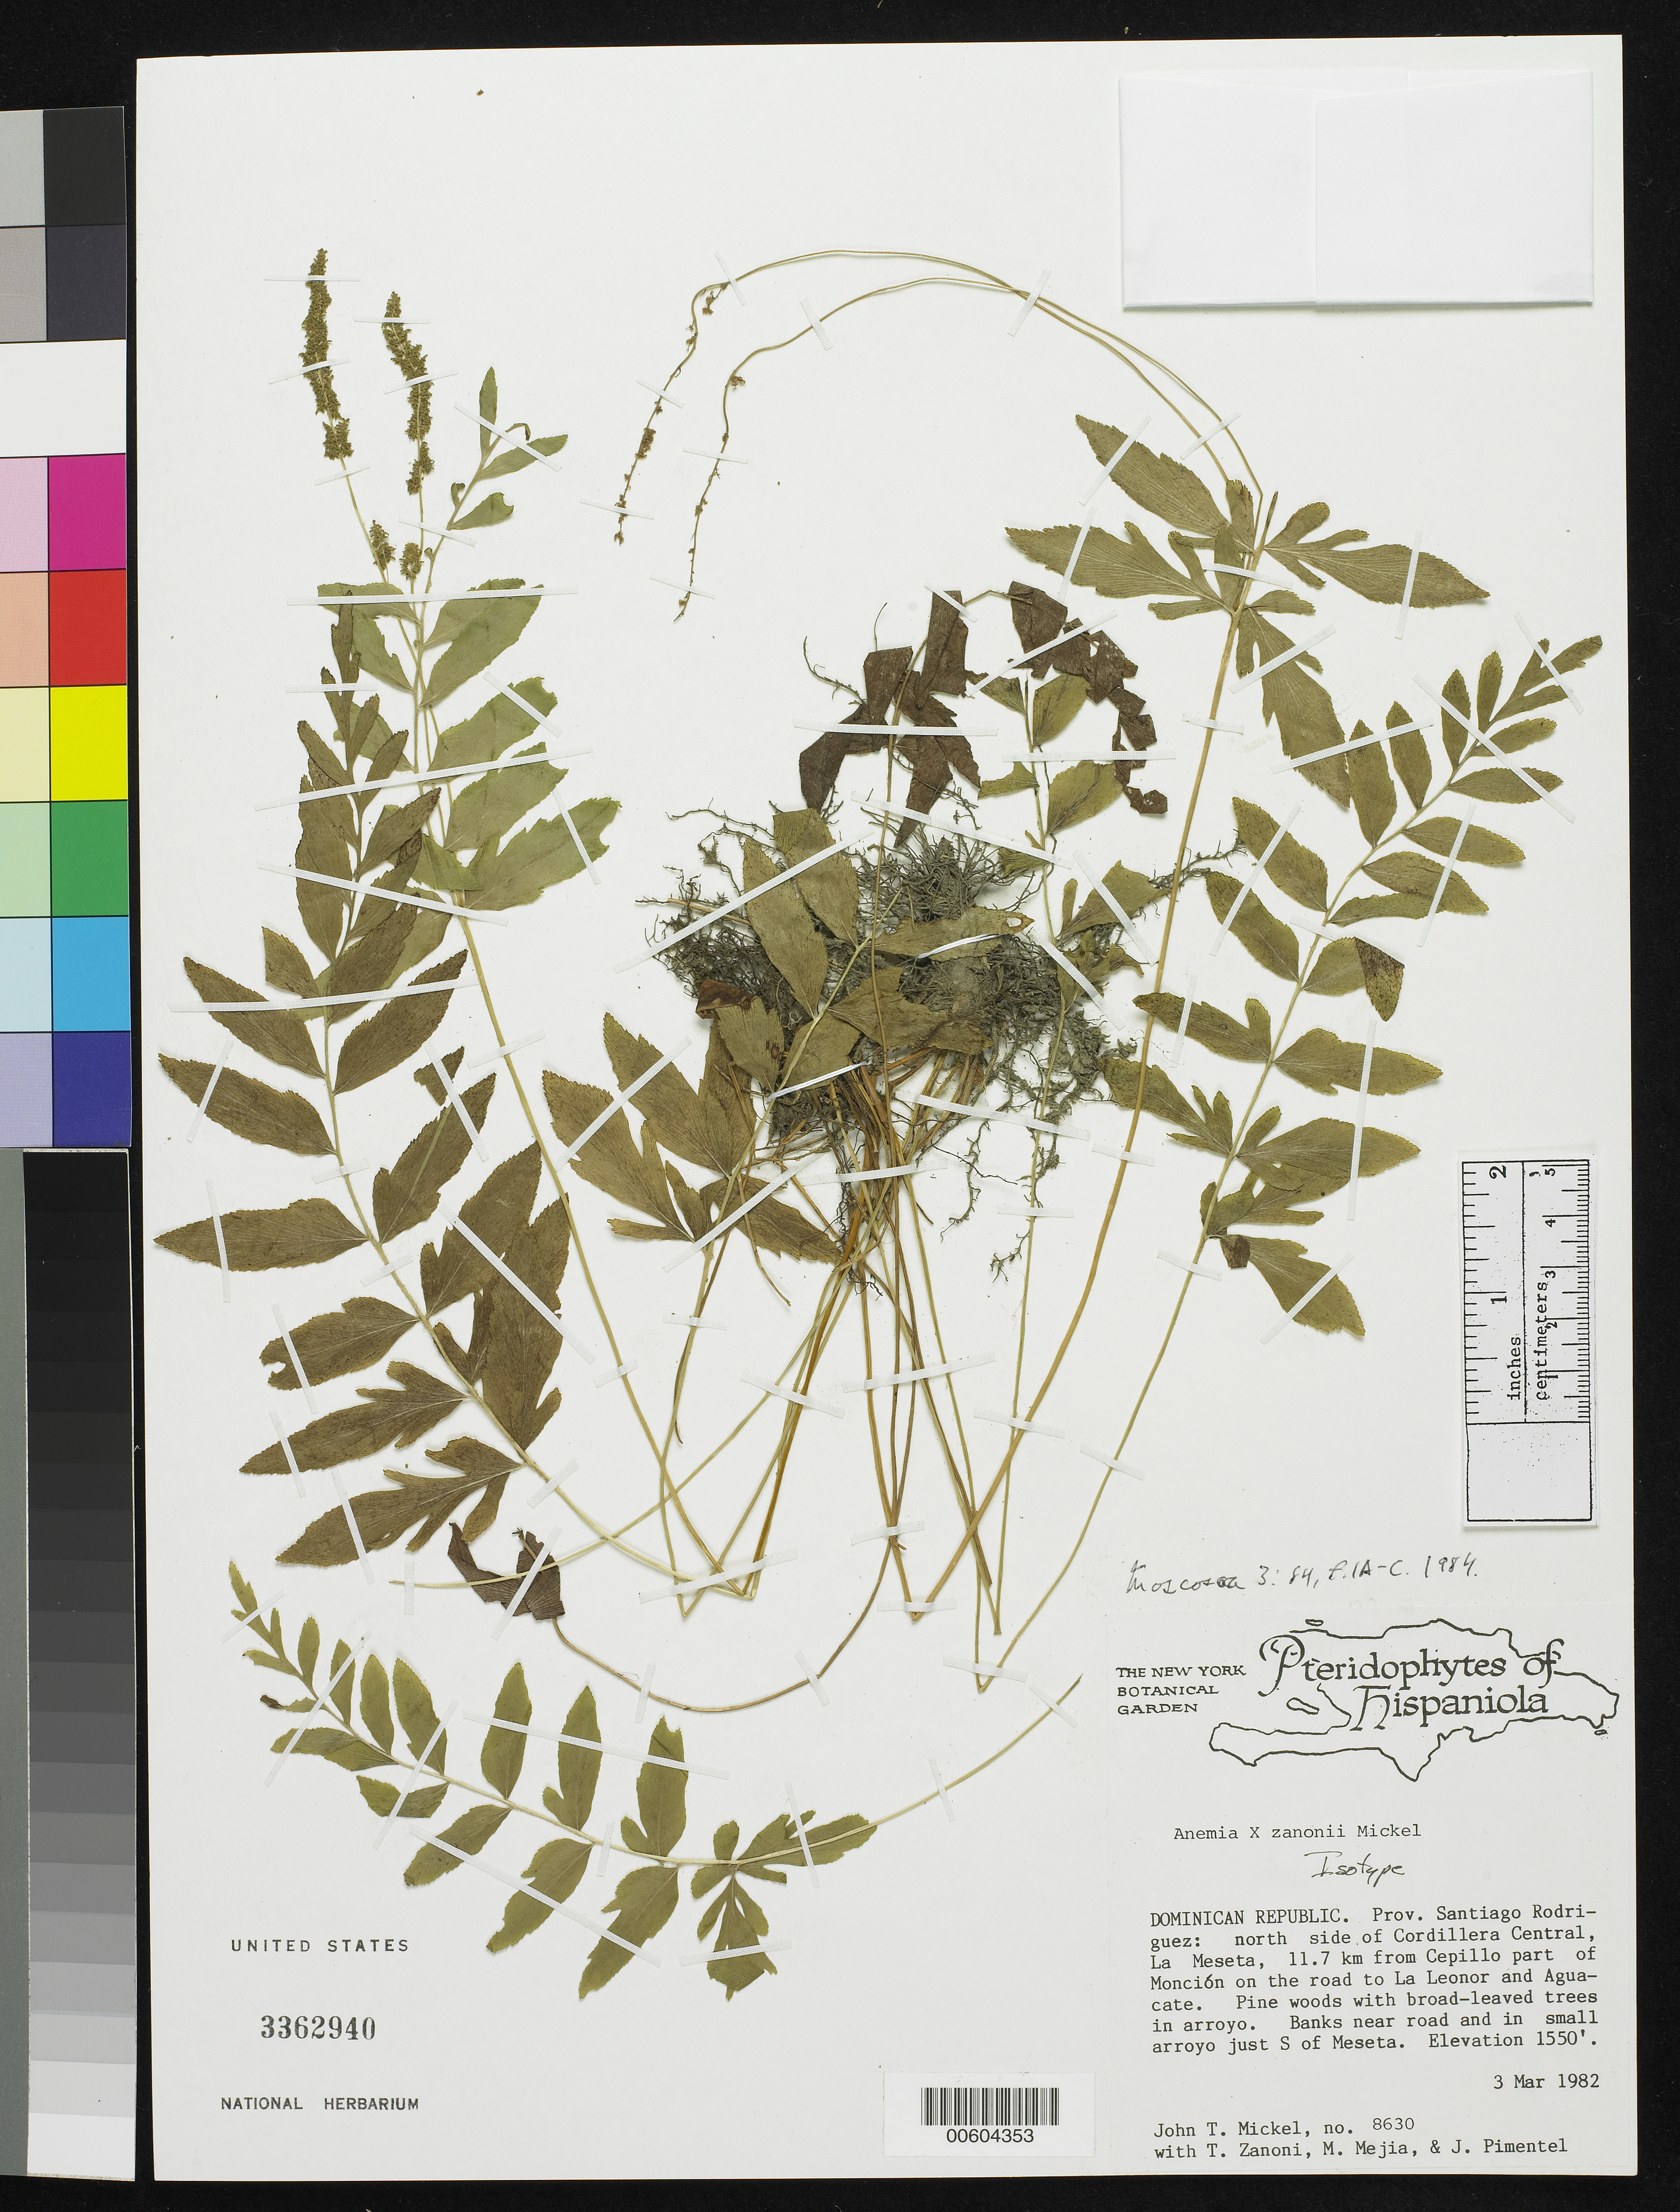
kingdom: Plantae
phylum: Tracheophyta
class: Polypodiopsida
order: Schizaeales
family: Anemiaceae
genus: Anemia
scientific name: Anemia x zanonii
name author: Mickel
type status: Isotype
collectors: J. T. Mickel, T. A. Zanoni, M. Meija & J. Pimentel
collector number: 8630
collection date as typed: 03 Mar 1982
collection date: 1982-03-03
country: Dominican Republic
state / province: Santiago Rodriguez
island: Greater Antilles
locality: N side of Cordillera Central, La Meseta, 11.7 km from Cepillo part of Moncion on road to La Leonor & Aguacate.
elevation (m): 1550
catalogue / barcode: US 3362940